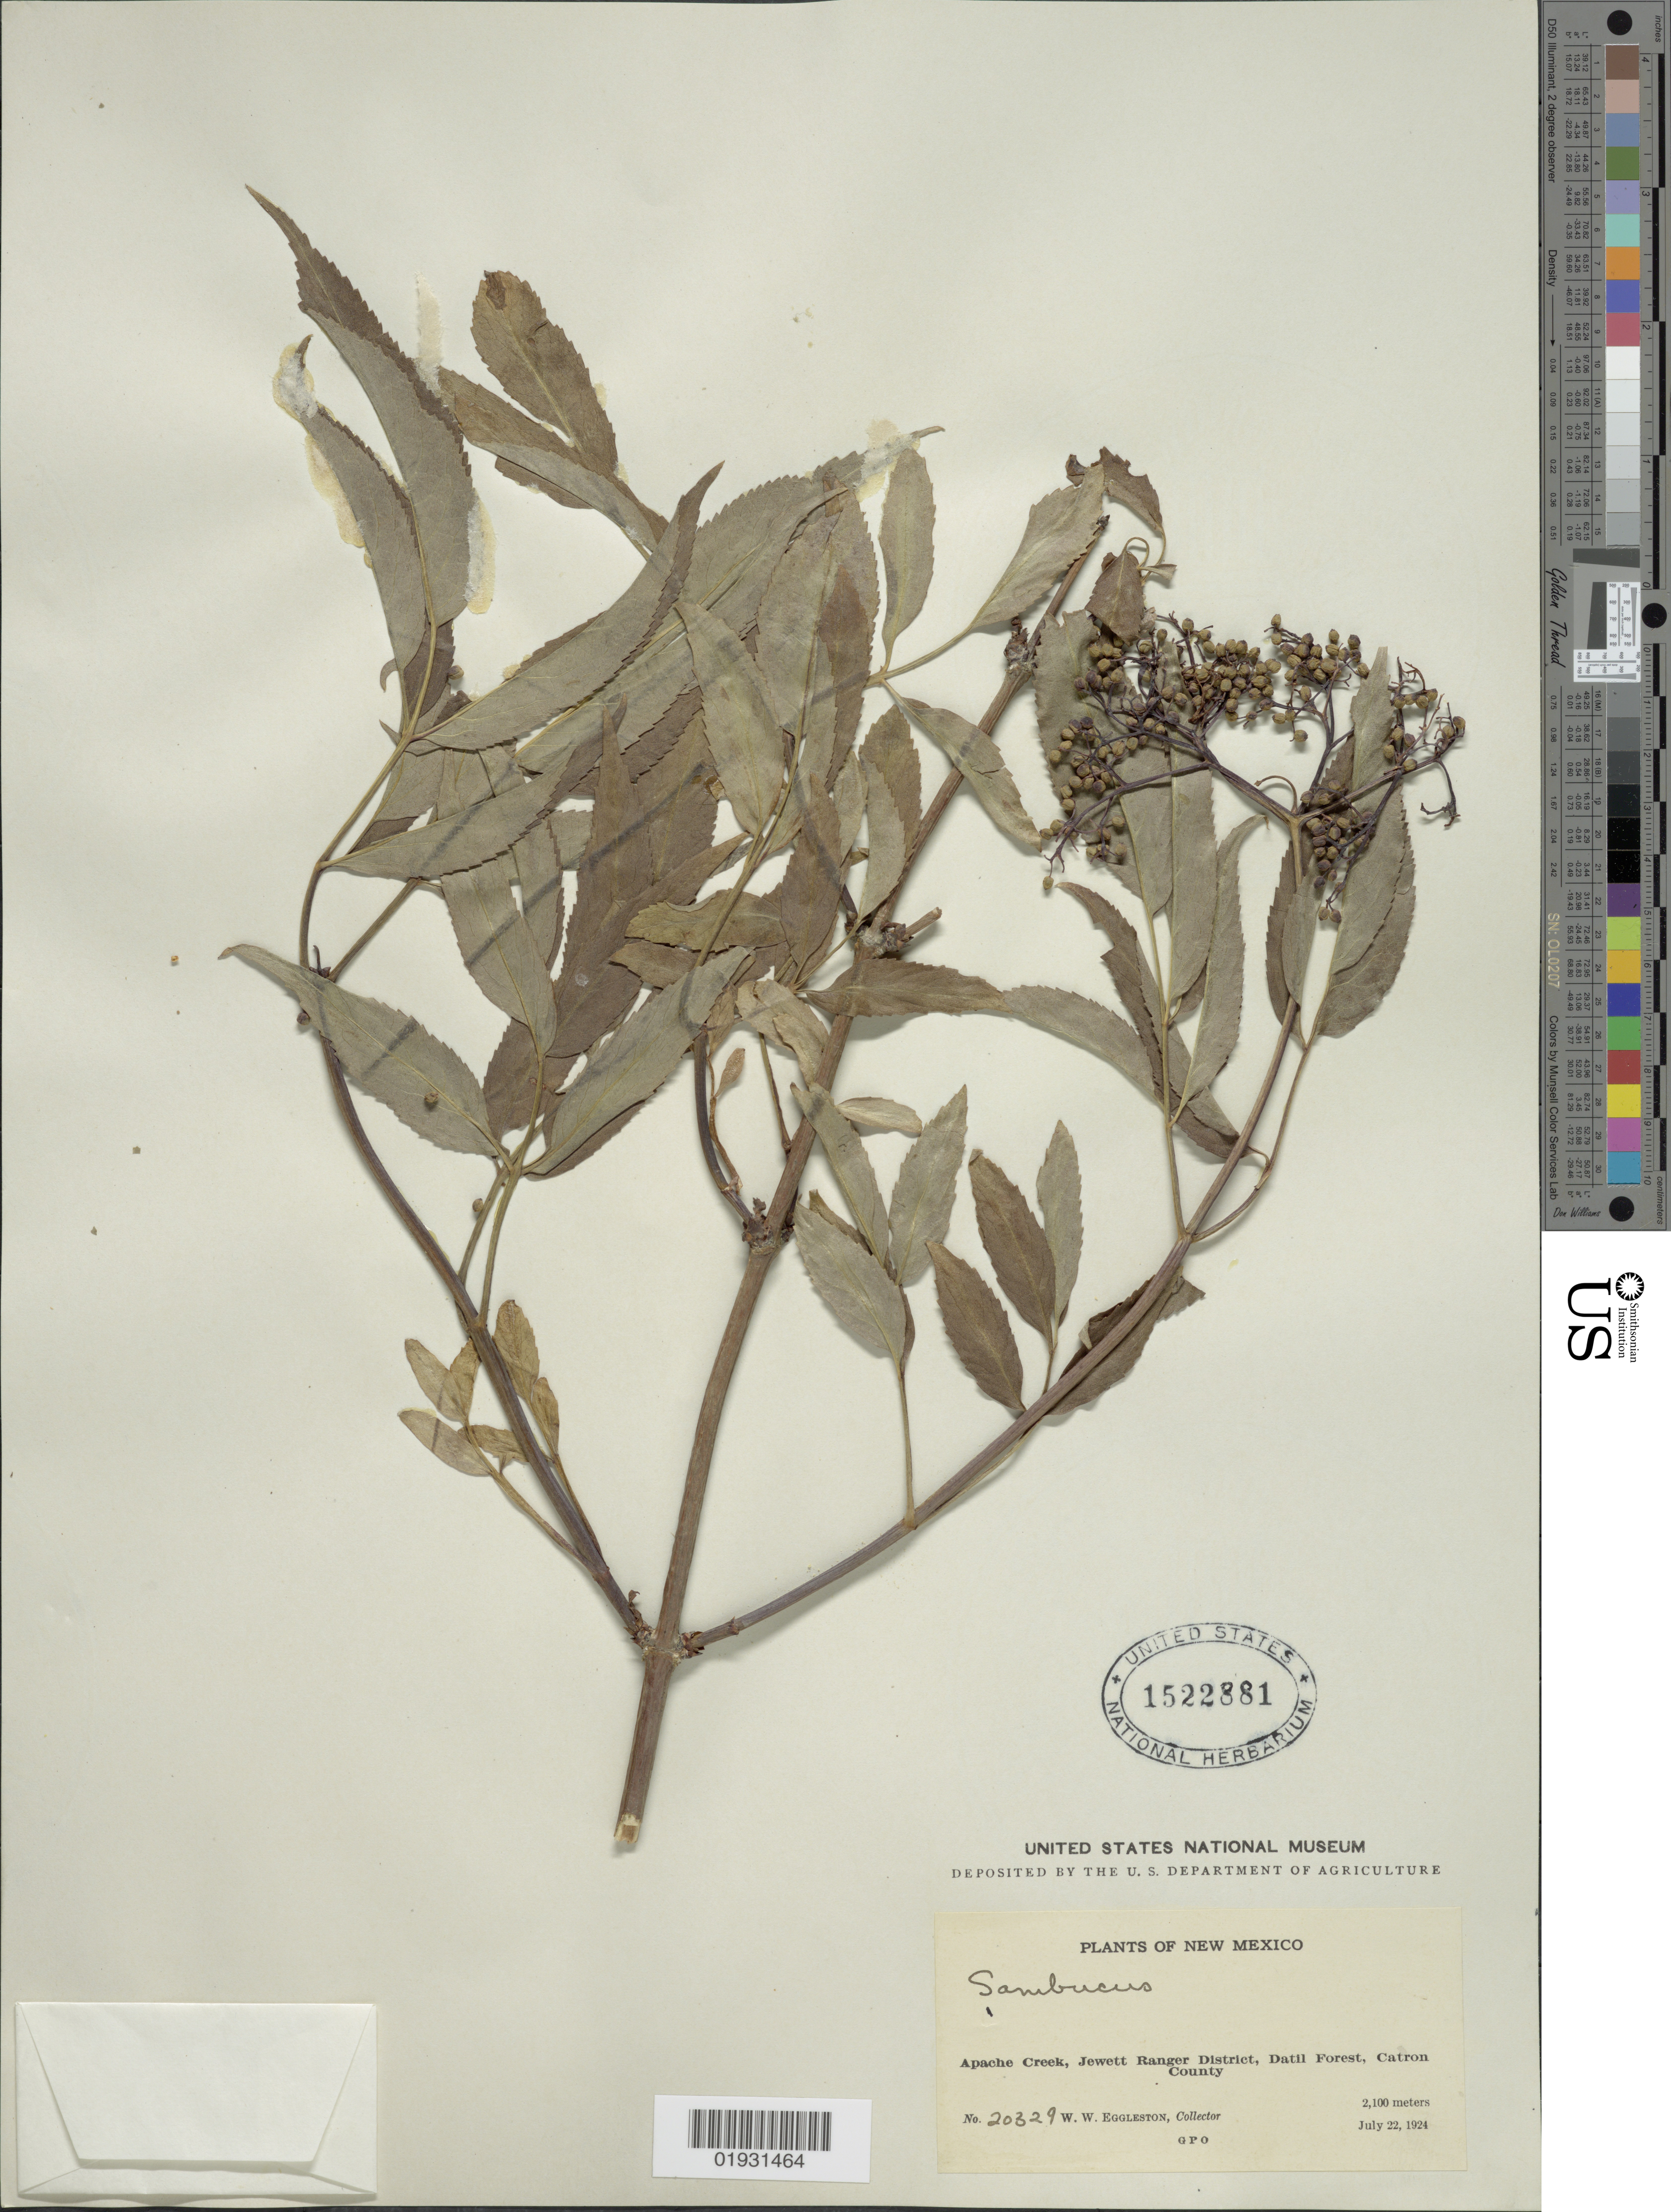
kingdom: Plantae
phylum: Tracheophyta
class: Magnoliopsida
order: Dipsacales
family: Viburnaceae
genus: Sambucus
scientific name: Sambucus sp.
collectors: W. W. Eggleston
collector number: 20329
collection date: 1924-07-22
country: United States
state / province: New Mexico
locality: Apache Creek, Jewett Ranger District, Datil Forest, Catron County.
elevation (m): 2100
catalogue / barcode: US 1522881